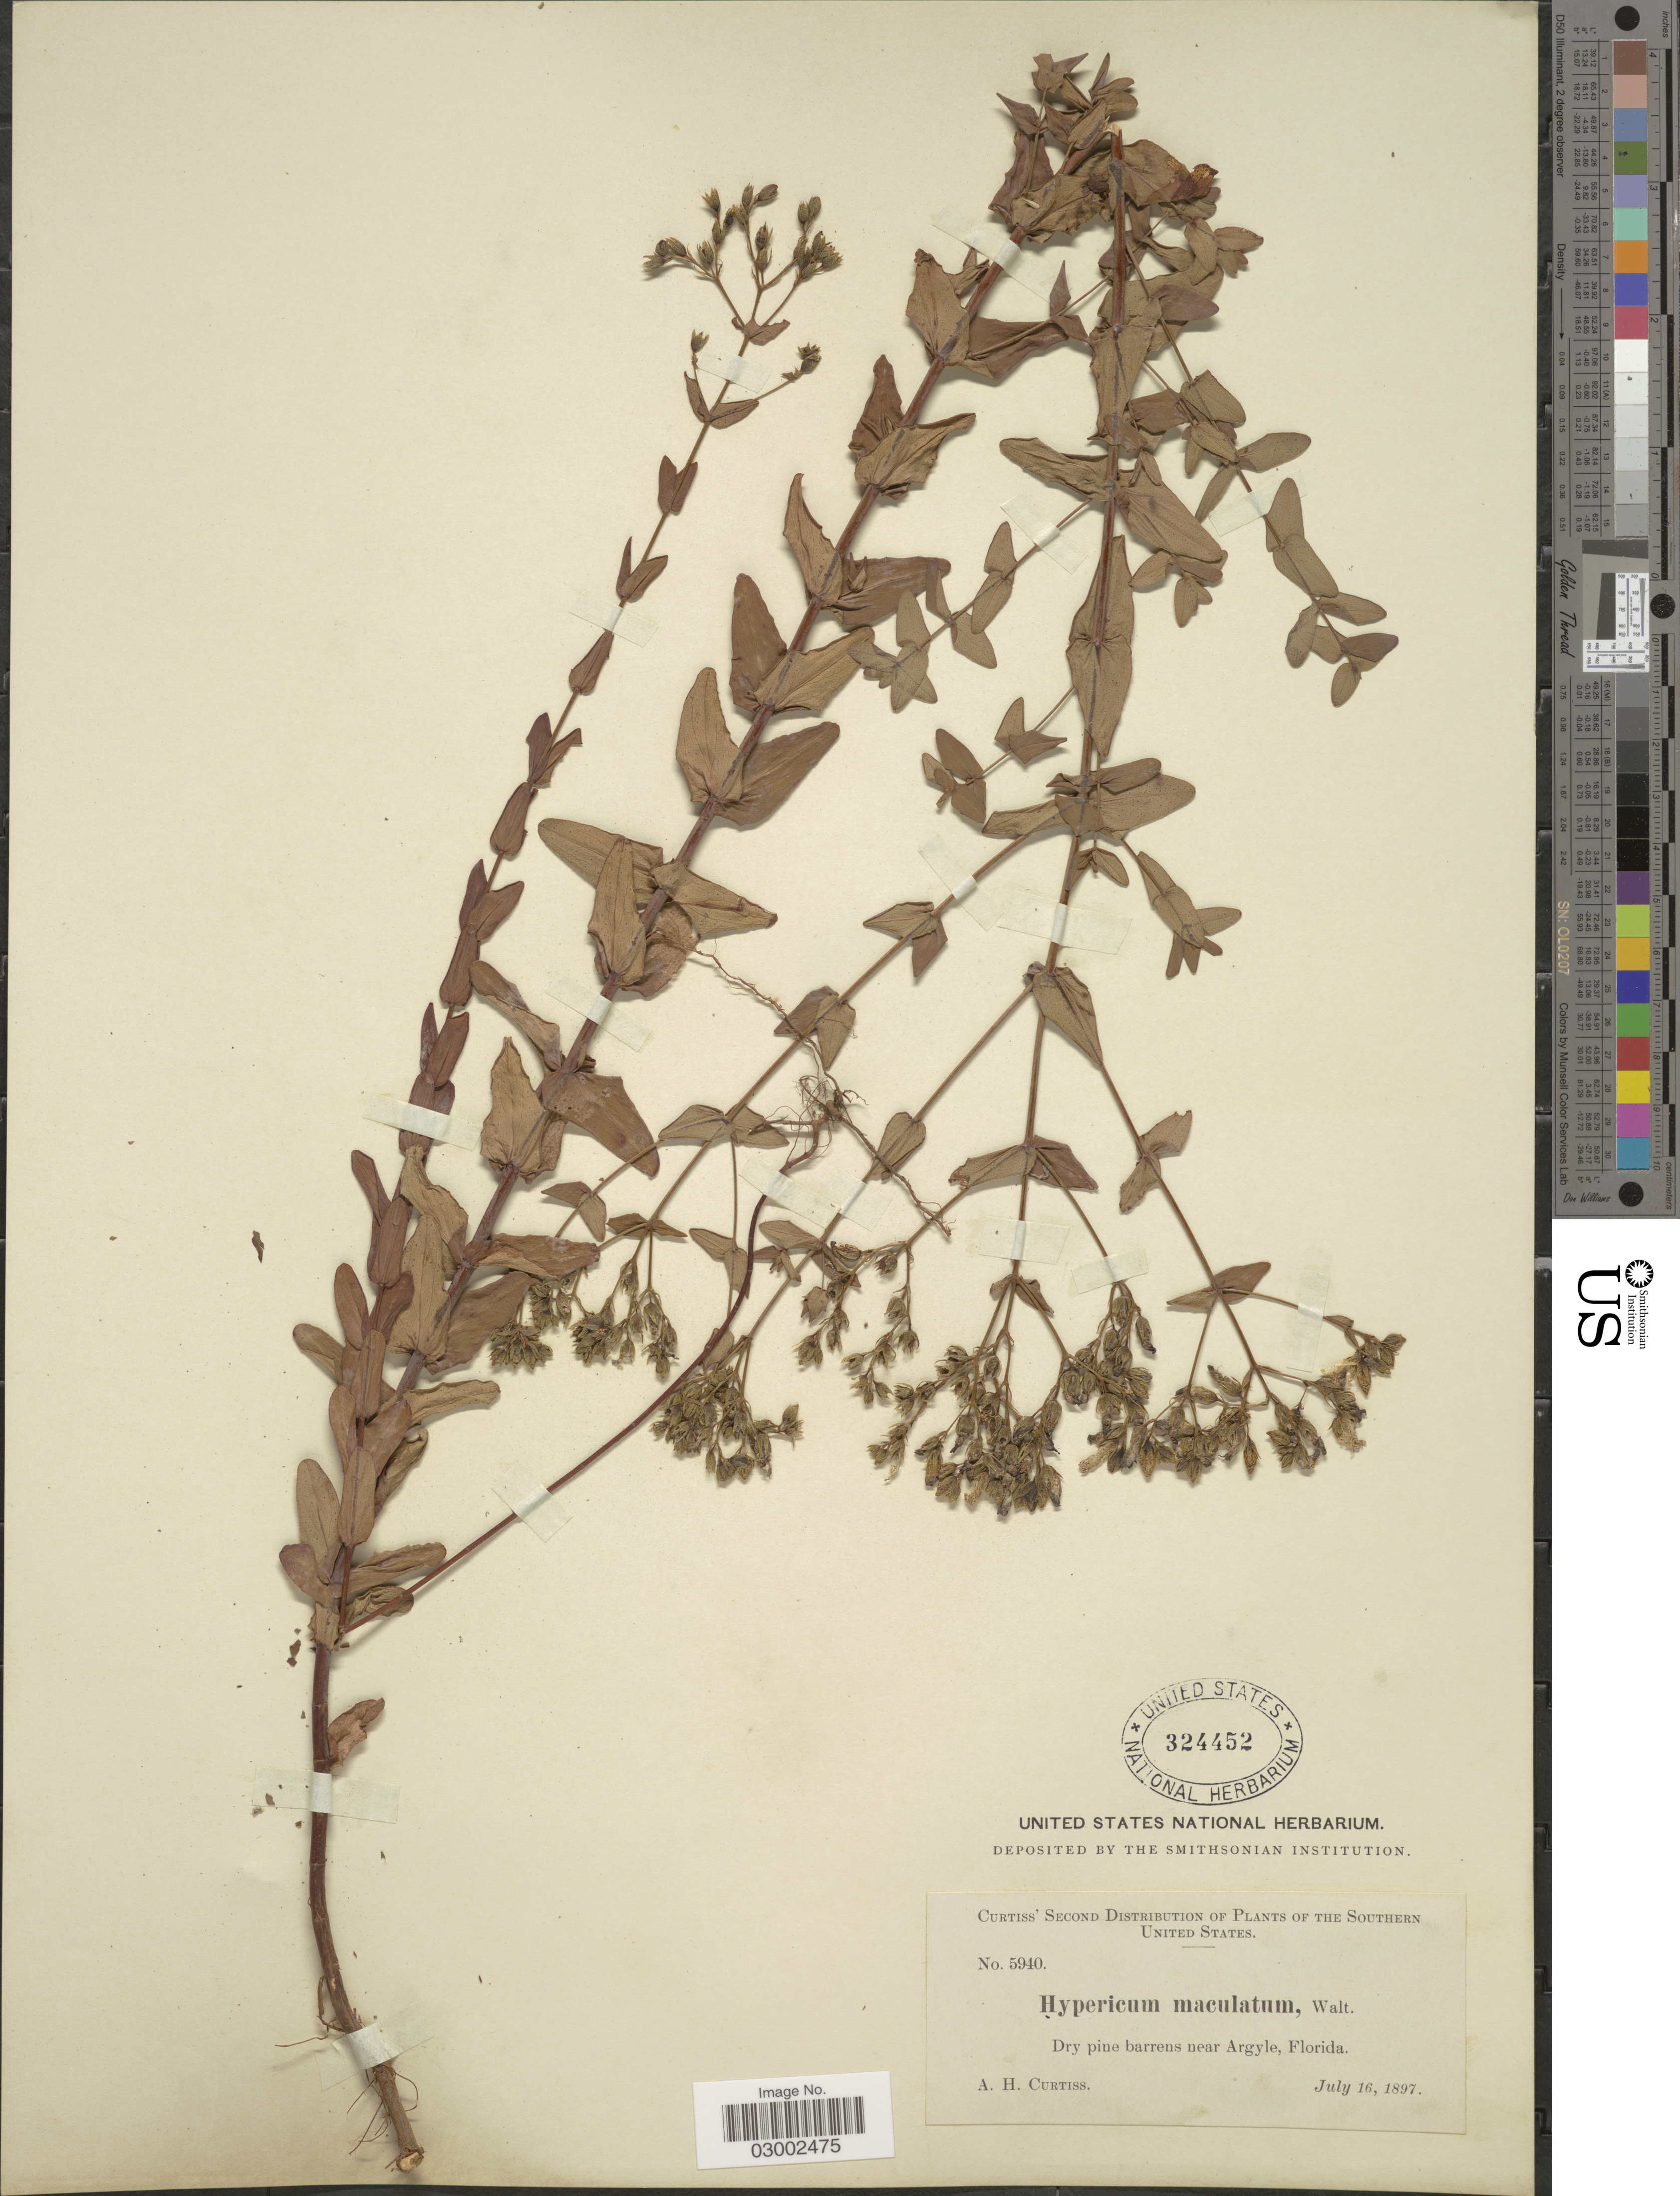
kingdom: Plantae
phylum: Tracheophyta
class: Magnoliopsida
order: Malpighiales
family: Hypericaceae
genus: Hypericum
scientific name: Hypericum punctatum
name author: Lam.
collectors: A. H. Curtiss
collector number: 5940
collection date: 1897-07-16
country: United States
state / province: Florida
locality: Southern United States. Near Argyle.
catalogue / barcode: US 324452